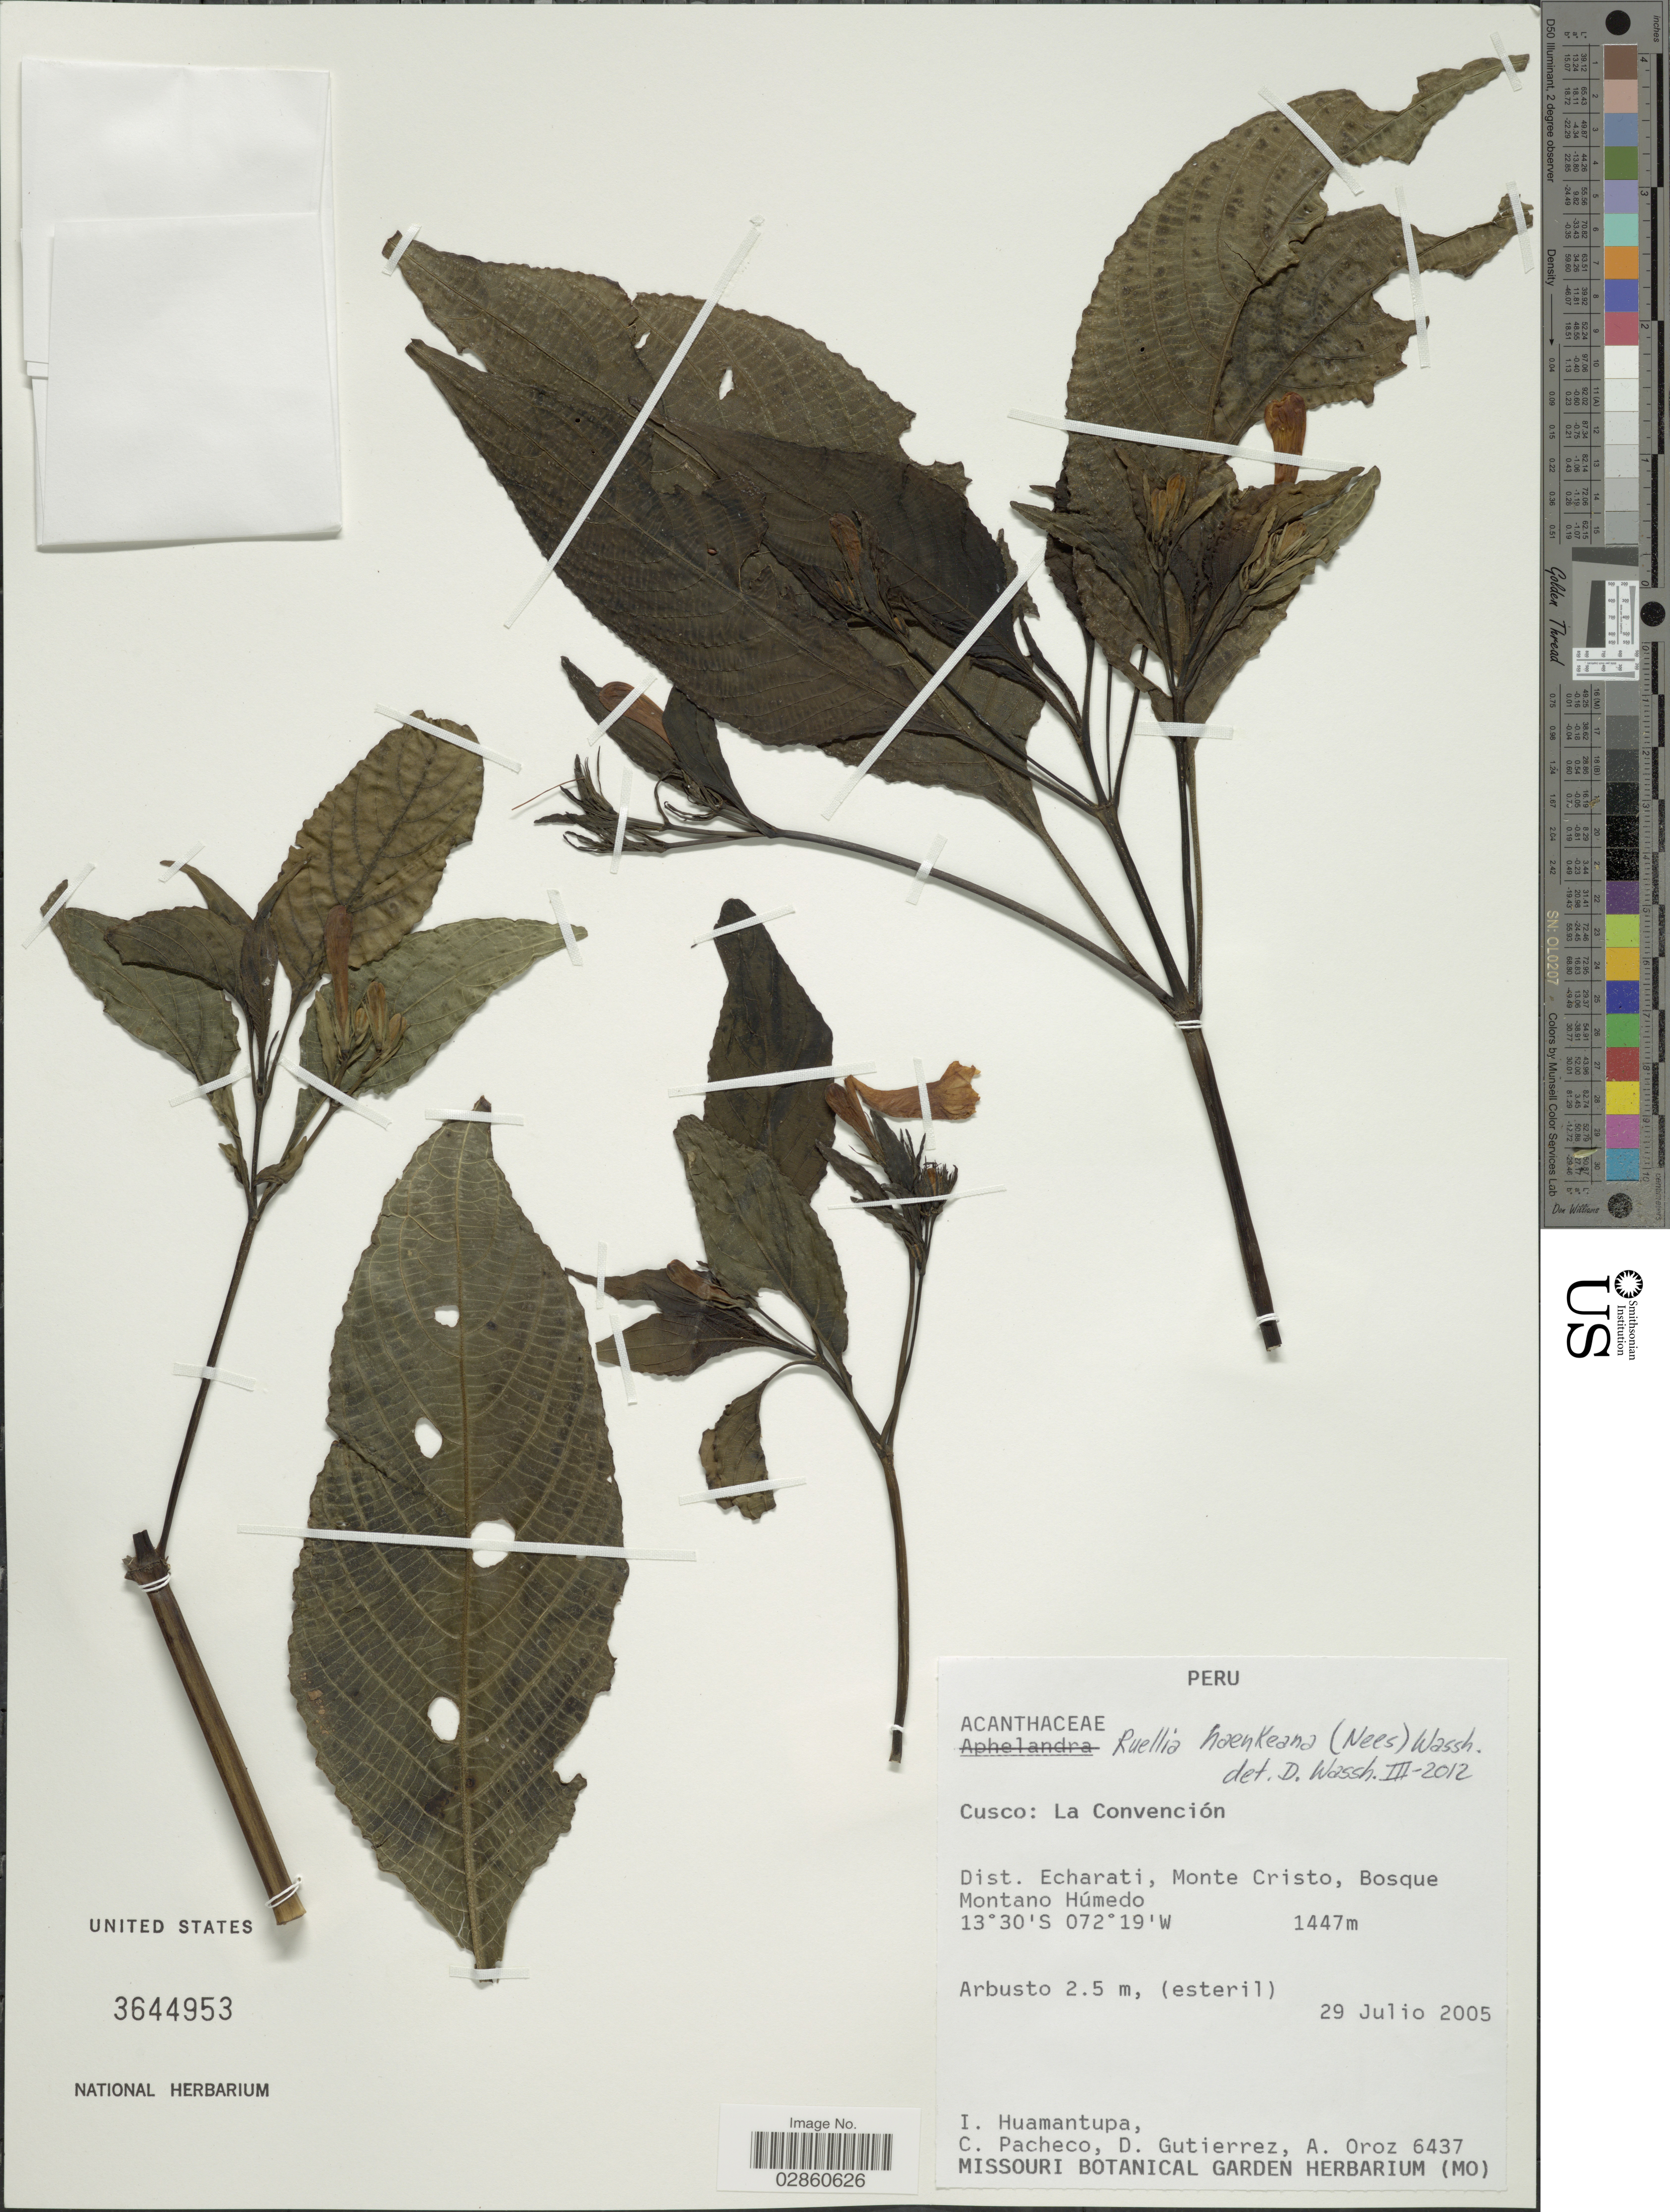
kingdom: Plantae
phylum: Tracheophyta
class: Magnoliopsida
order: Lamiales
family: Acanthaceae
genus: Ruellia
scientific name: Ruellia haenkeana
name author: (Nees) Wassh.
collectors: I. Huamantupa, C. Pacheco, D. G. Gutiérrez & A. Oroz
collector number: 6437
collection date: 2005-07-29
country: Peru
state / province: Cusco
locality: La Convención. Dist. Echarati, Monte Cristo, Bosque Montano Húmedo.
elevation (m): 1447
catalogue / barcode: US 3644953